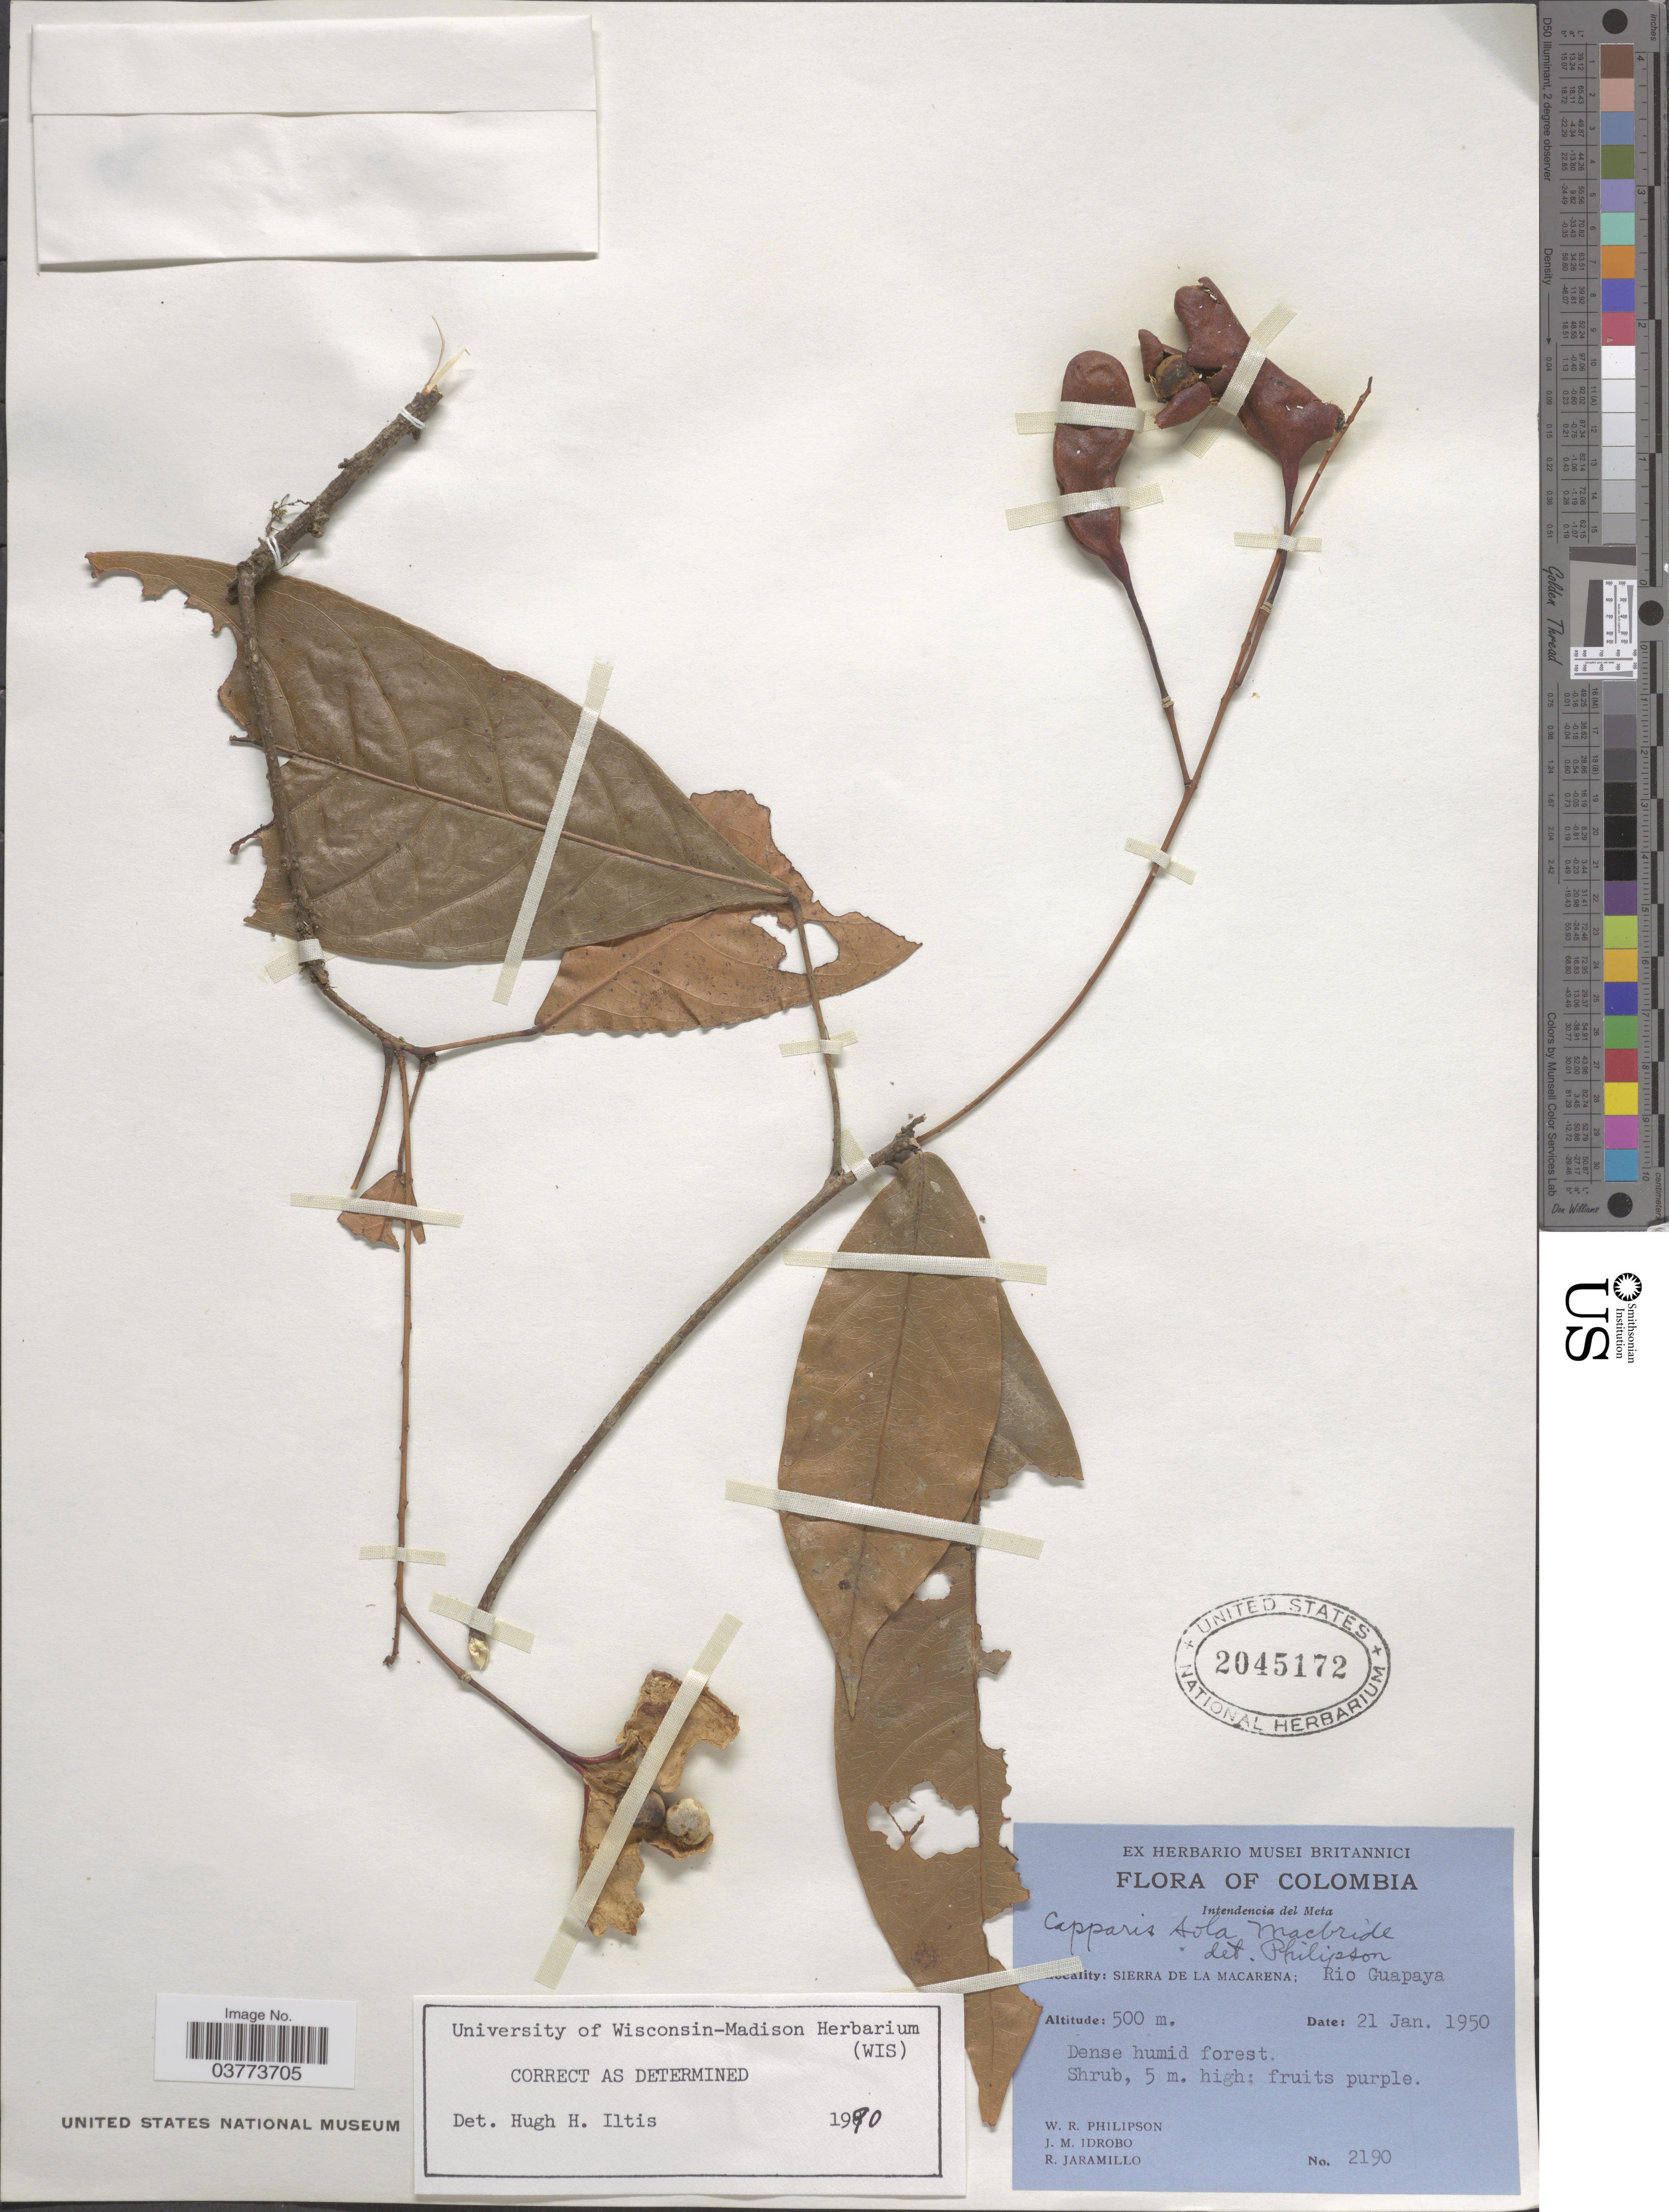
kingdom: Plantae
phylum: Tracheophyta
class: Magnoliopsida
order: Brassicales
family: Capparaceae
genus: Capparidastrum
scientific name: Capparidastrum sola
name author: (J.F. Macbr.) Iltis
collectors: W. R. Philipson, J. M. Idrobo & R. Jaramillo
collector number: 2190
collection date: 1950-01-21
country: Colombia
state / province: Meta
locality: Intendencia del Meta. Sierra de La Macarena; Rio Guapaya.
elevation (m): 500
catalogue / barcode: US 2045172